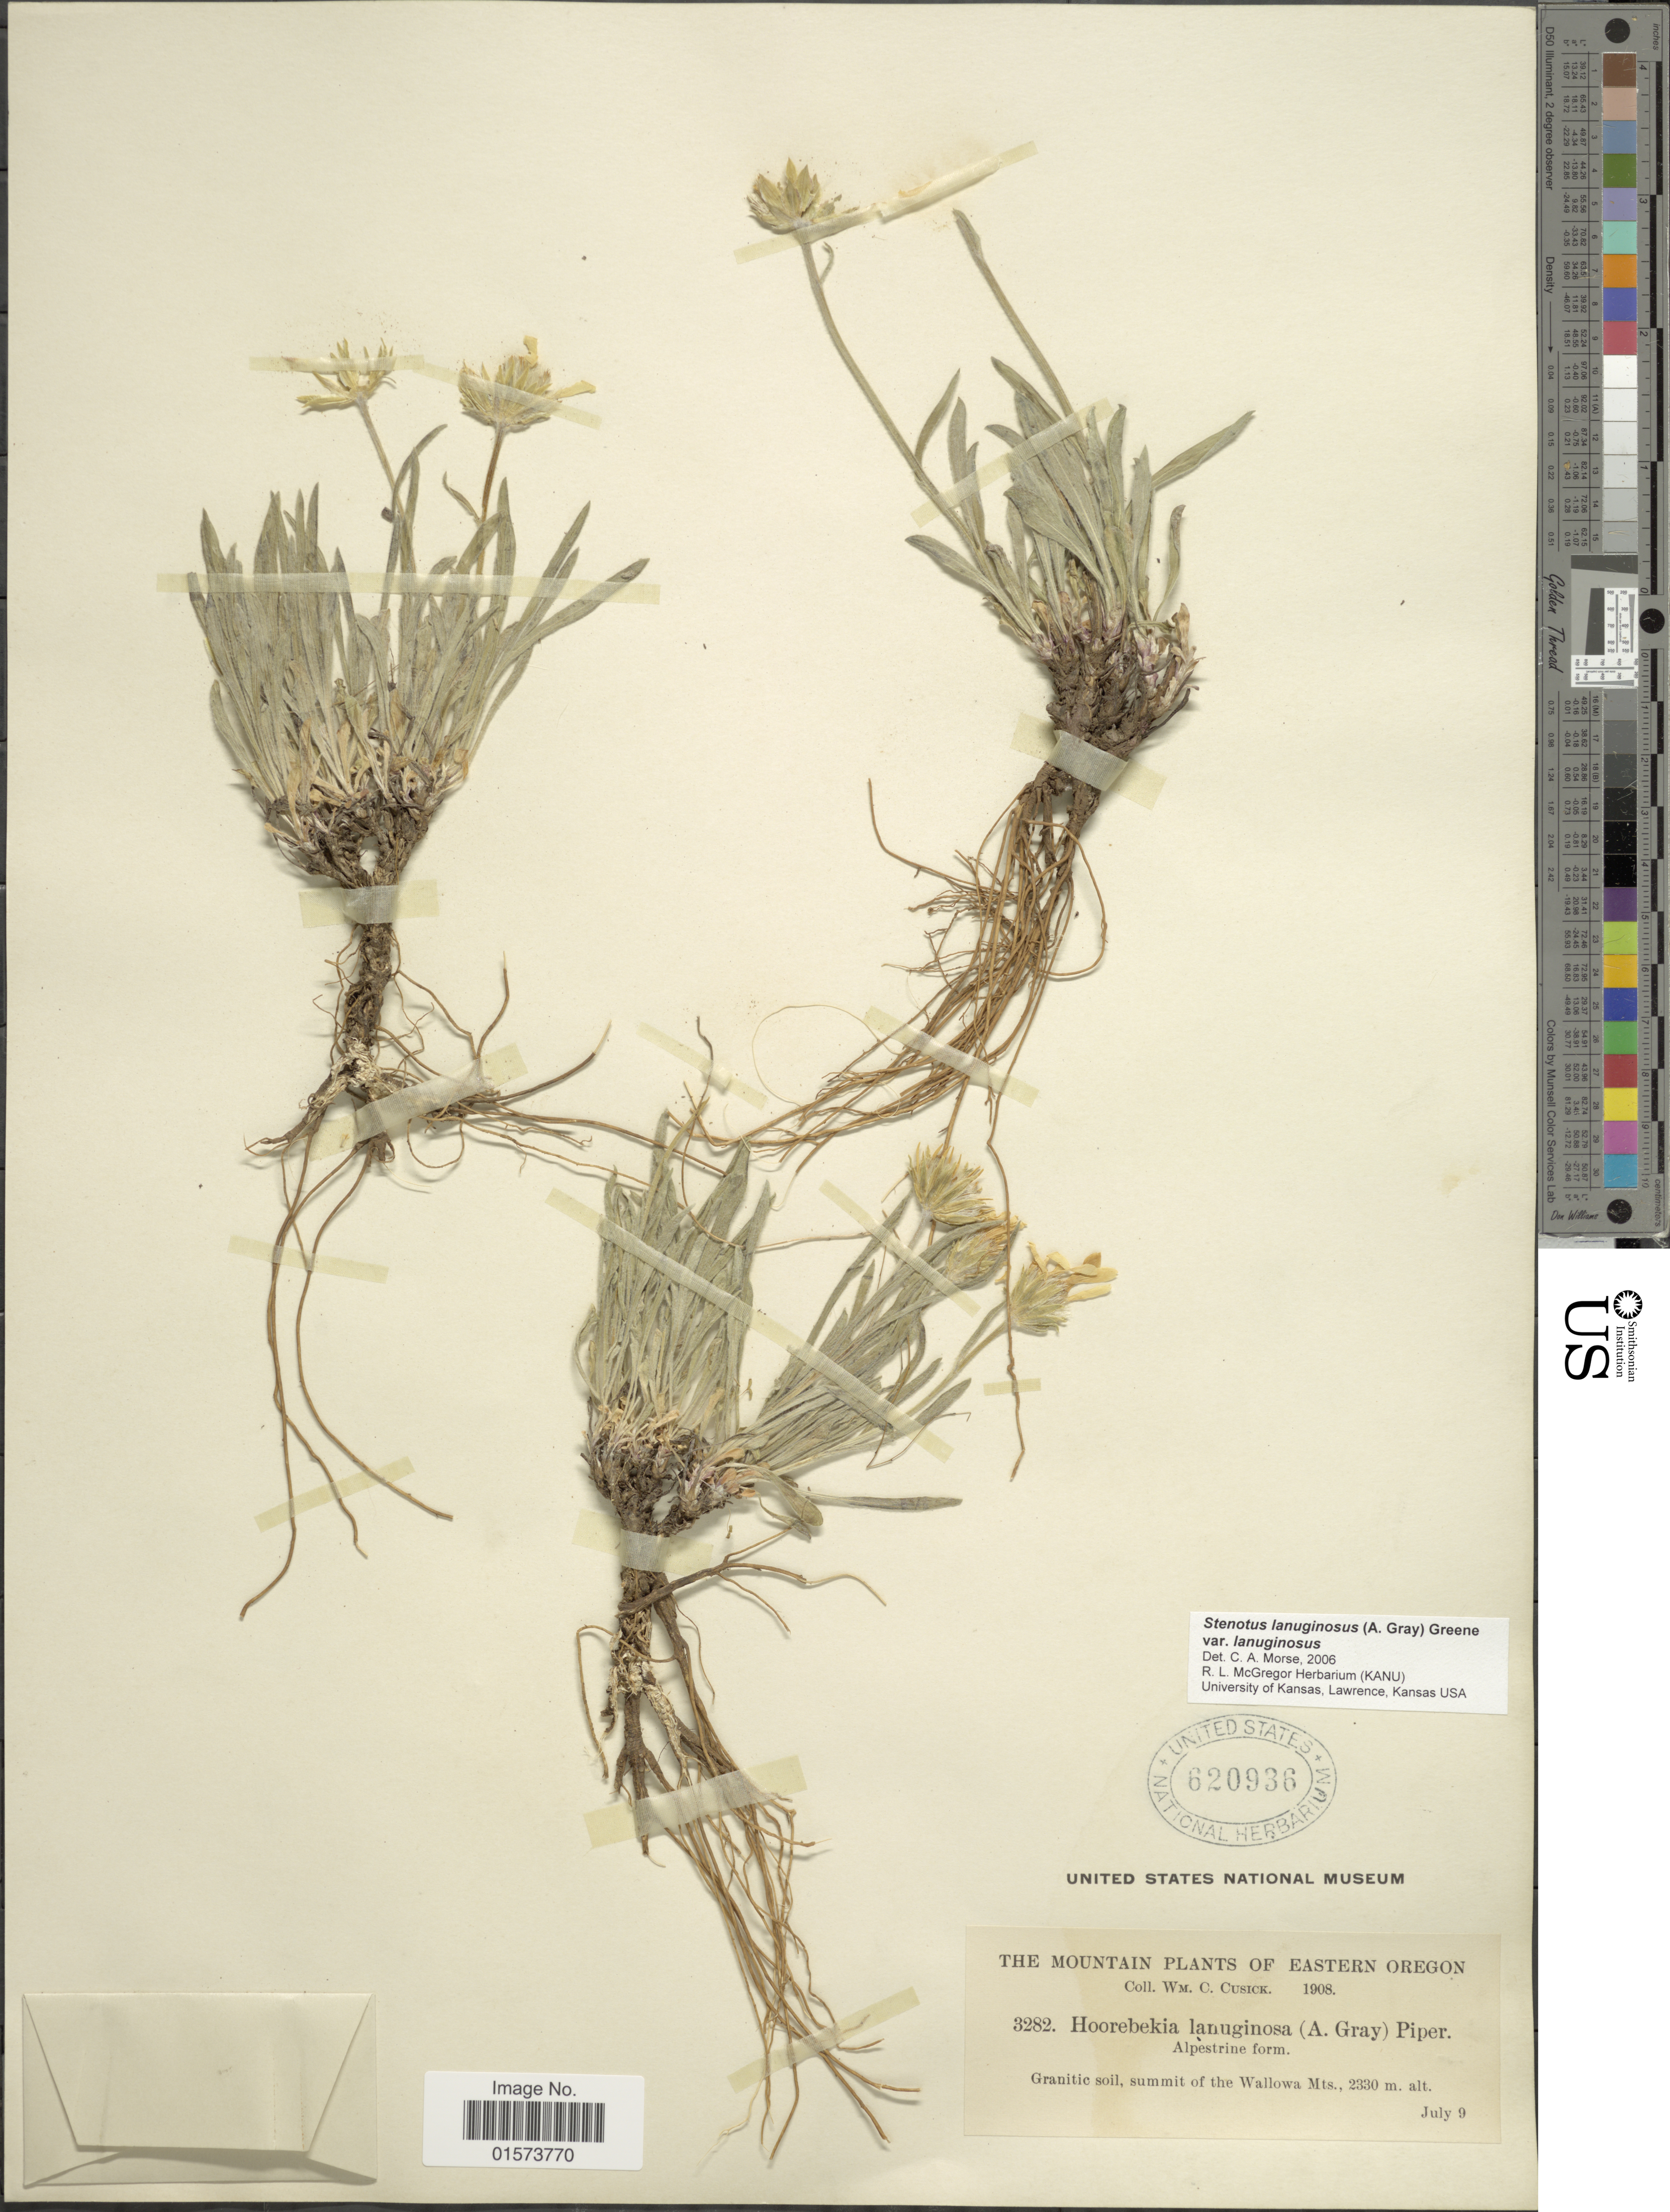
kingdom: Plantae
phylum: Tracheophyta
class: Magnoliopsida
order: Asterales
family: Asteraceae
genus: Stenotus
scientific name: Stenotus lanuginosus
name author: (A. Gray) Greene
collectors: W. C. Cusick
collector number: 3282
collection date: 1908-07-09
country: United States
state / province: Oregon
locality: Mountain Plants of Eastern Oregon, Granitic soil, summit of the Wallowa Mts.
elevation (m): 2300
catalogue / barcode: US 620936